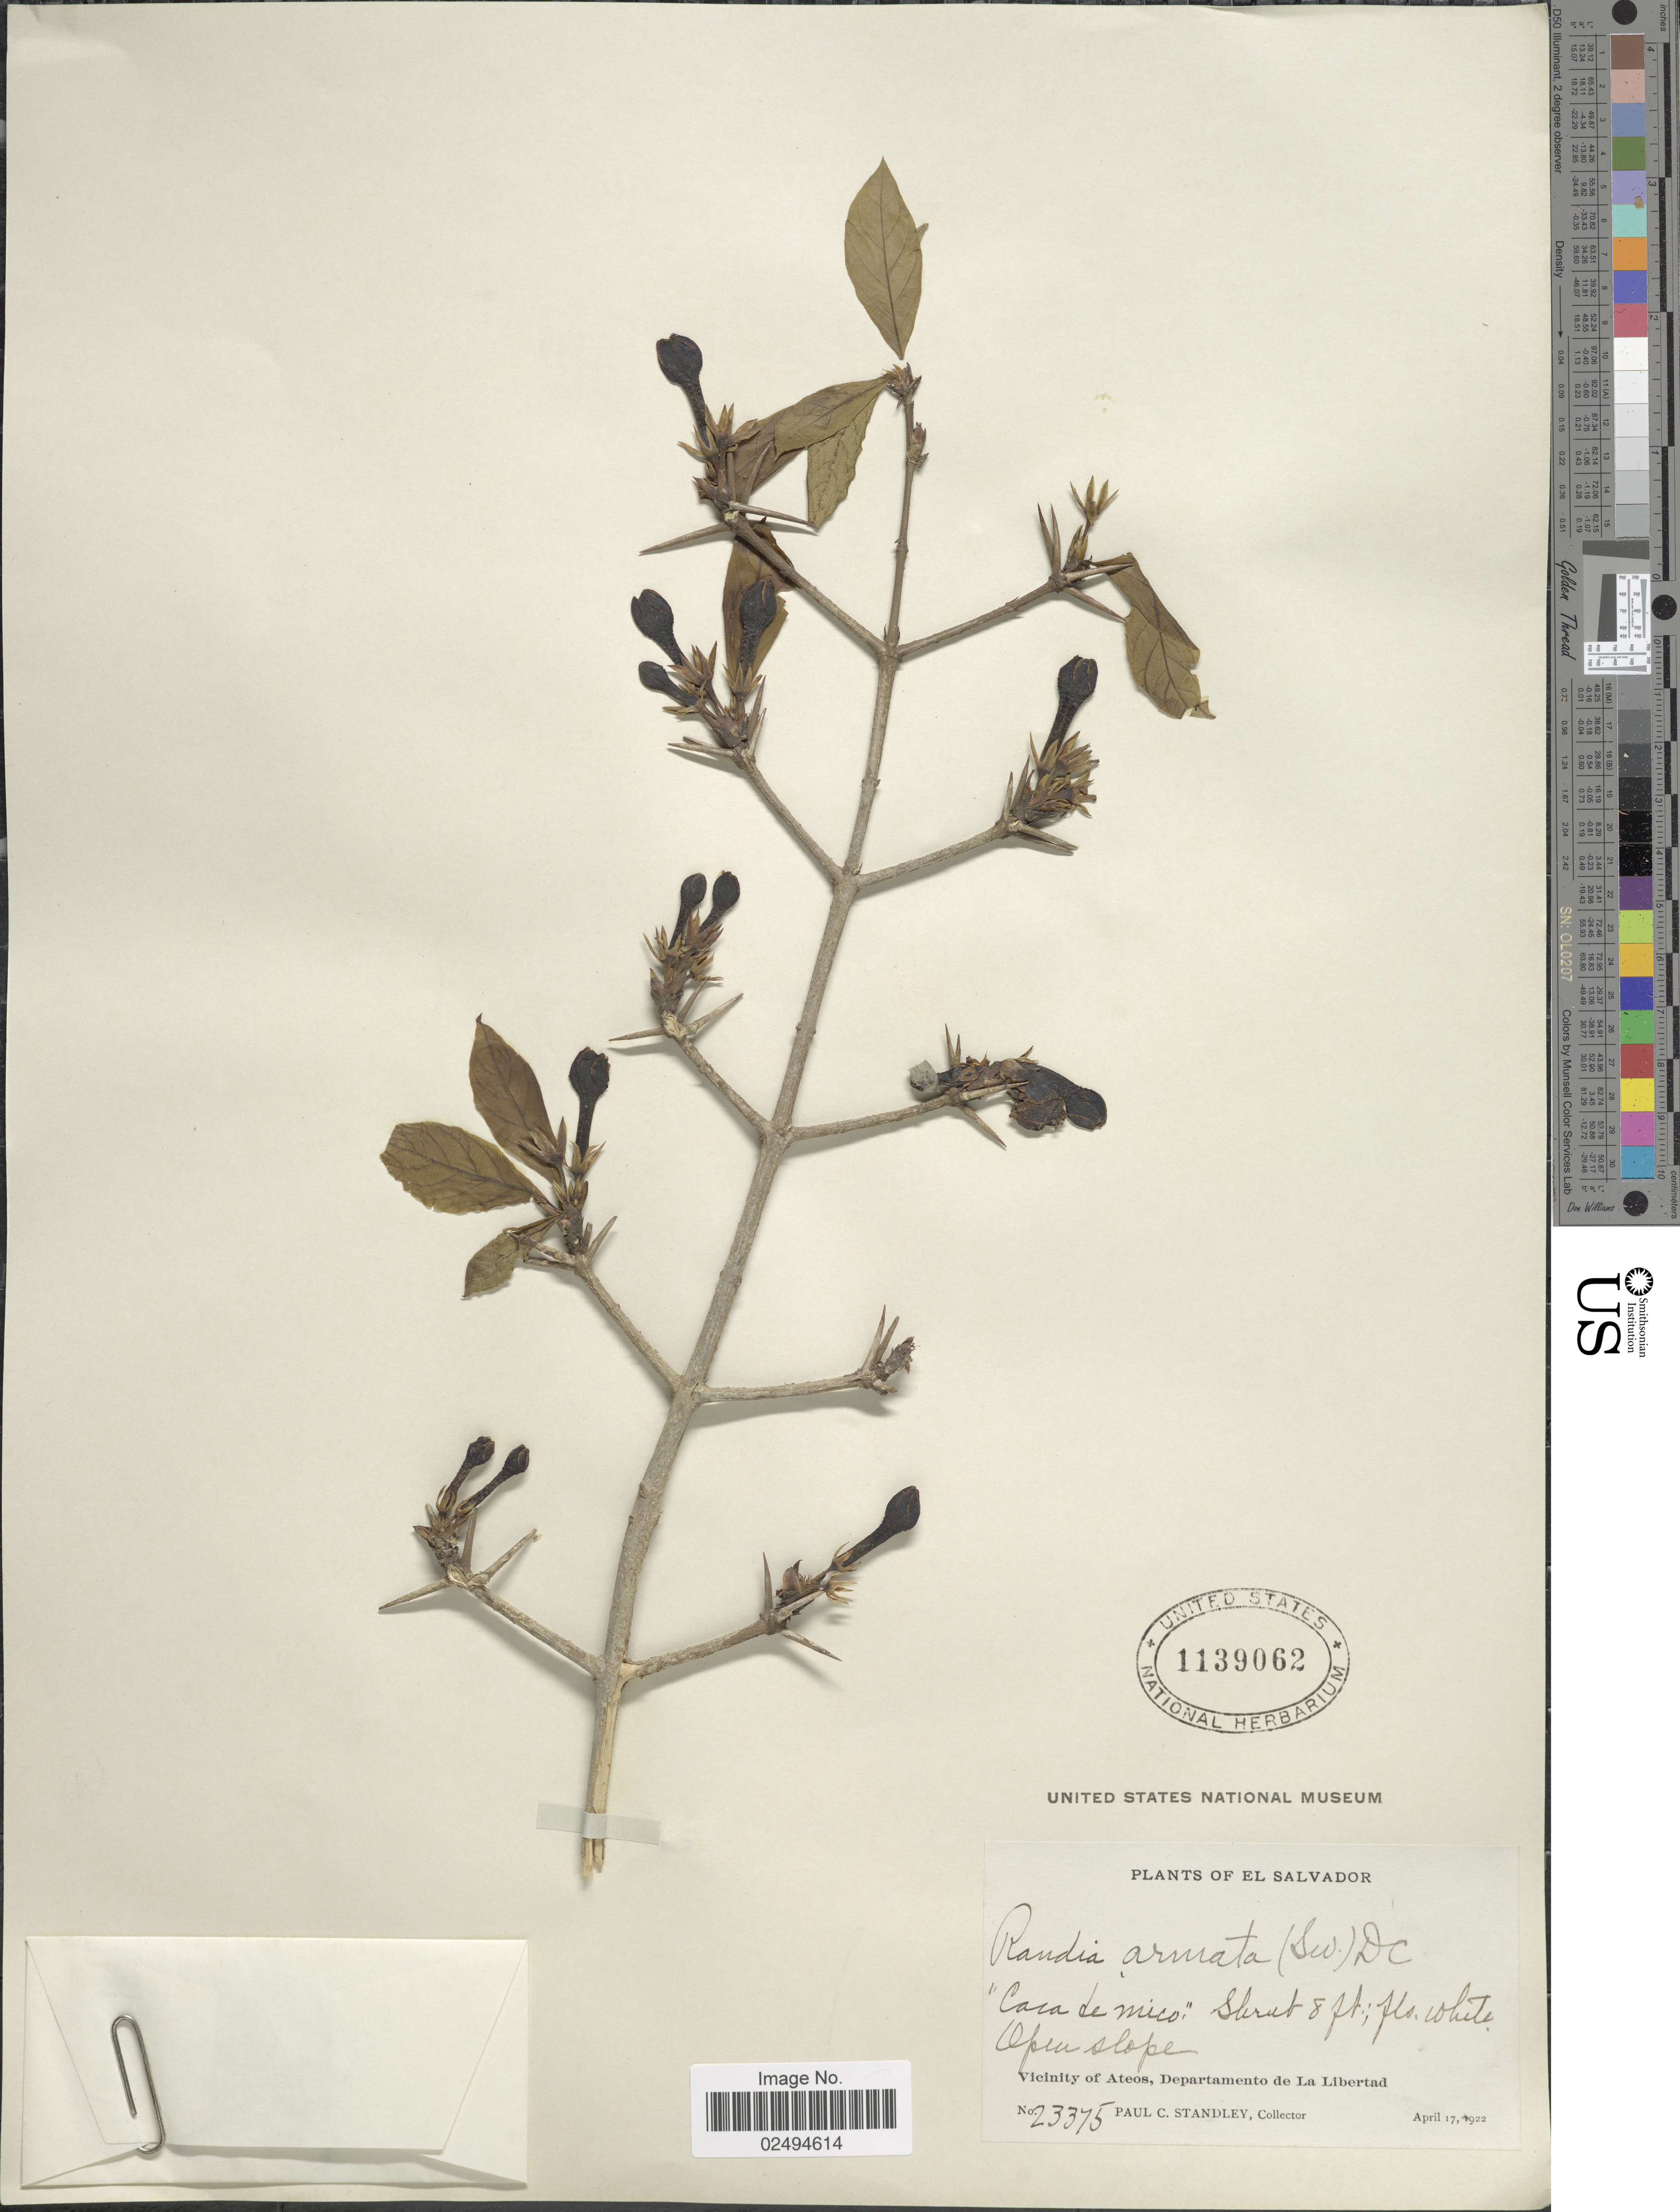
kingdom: Plantae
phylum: Tracheophyta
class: Magnoliopsida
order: Gentianales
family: Rubiaceae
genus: Randia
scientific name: Randia armata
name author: (Sw.) DC.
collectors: P. C. Standley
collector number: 23375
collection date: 1922-04-17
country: El Salvador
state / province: La Libertad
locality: Vicinity of Ateos, Departamento de La Libertad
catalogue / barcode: US 1139062